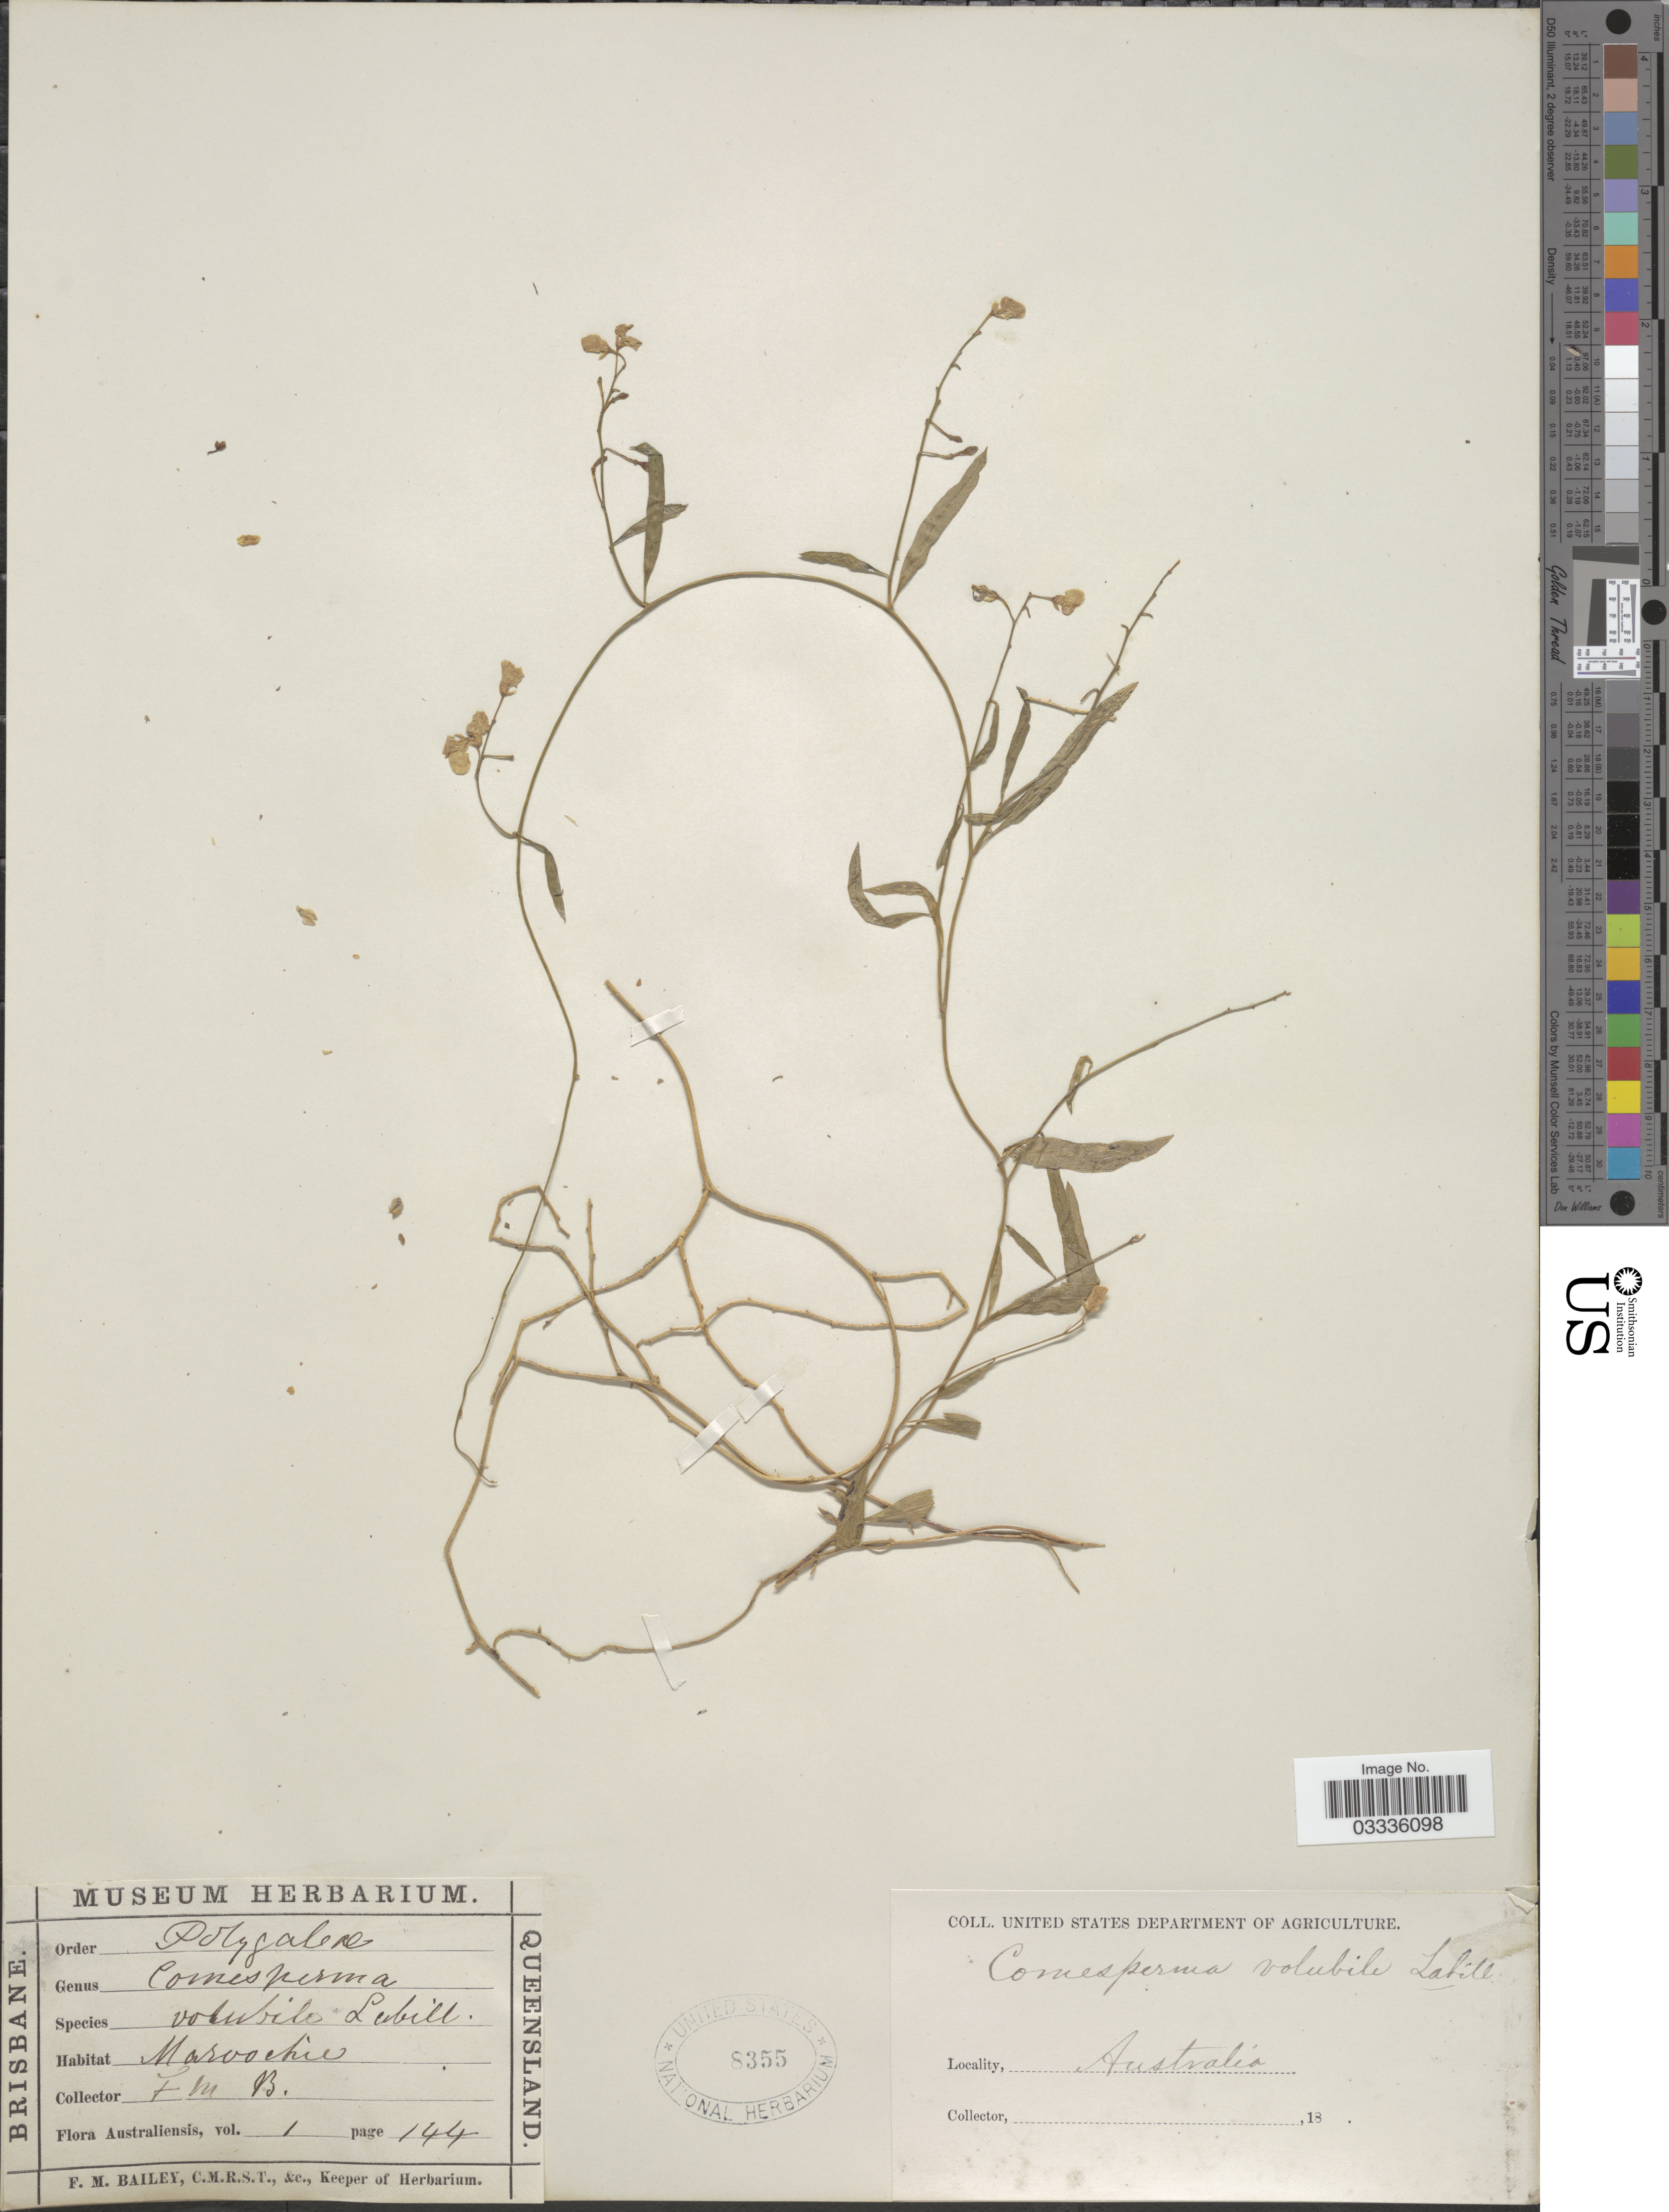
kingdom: Plantae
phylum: Tracheophyta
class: Magnoliopsida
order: Fabales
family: Polygalaceae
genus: Comesperma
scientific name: Comesperma volubile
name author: Labill.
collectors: F. M. Bailey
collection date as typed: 18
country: Australia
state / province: Queensland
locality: Maroochie.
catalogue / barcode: US 8355